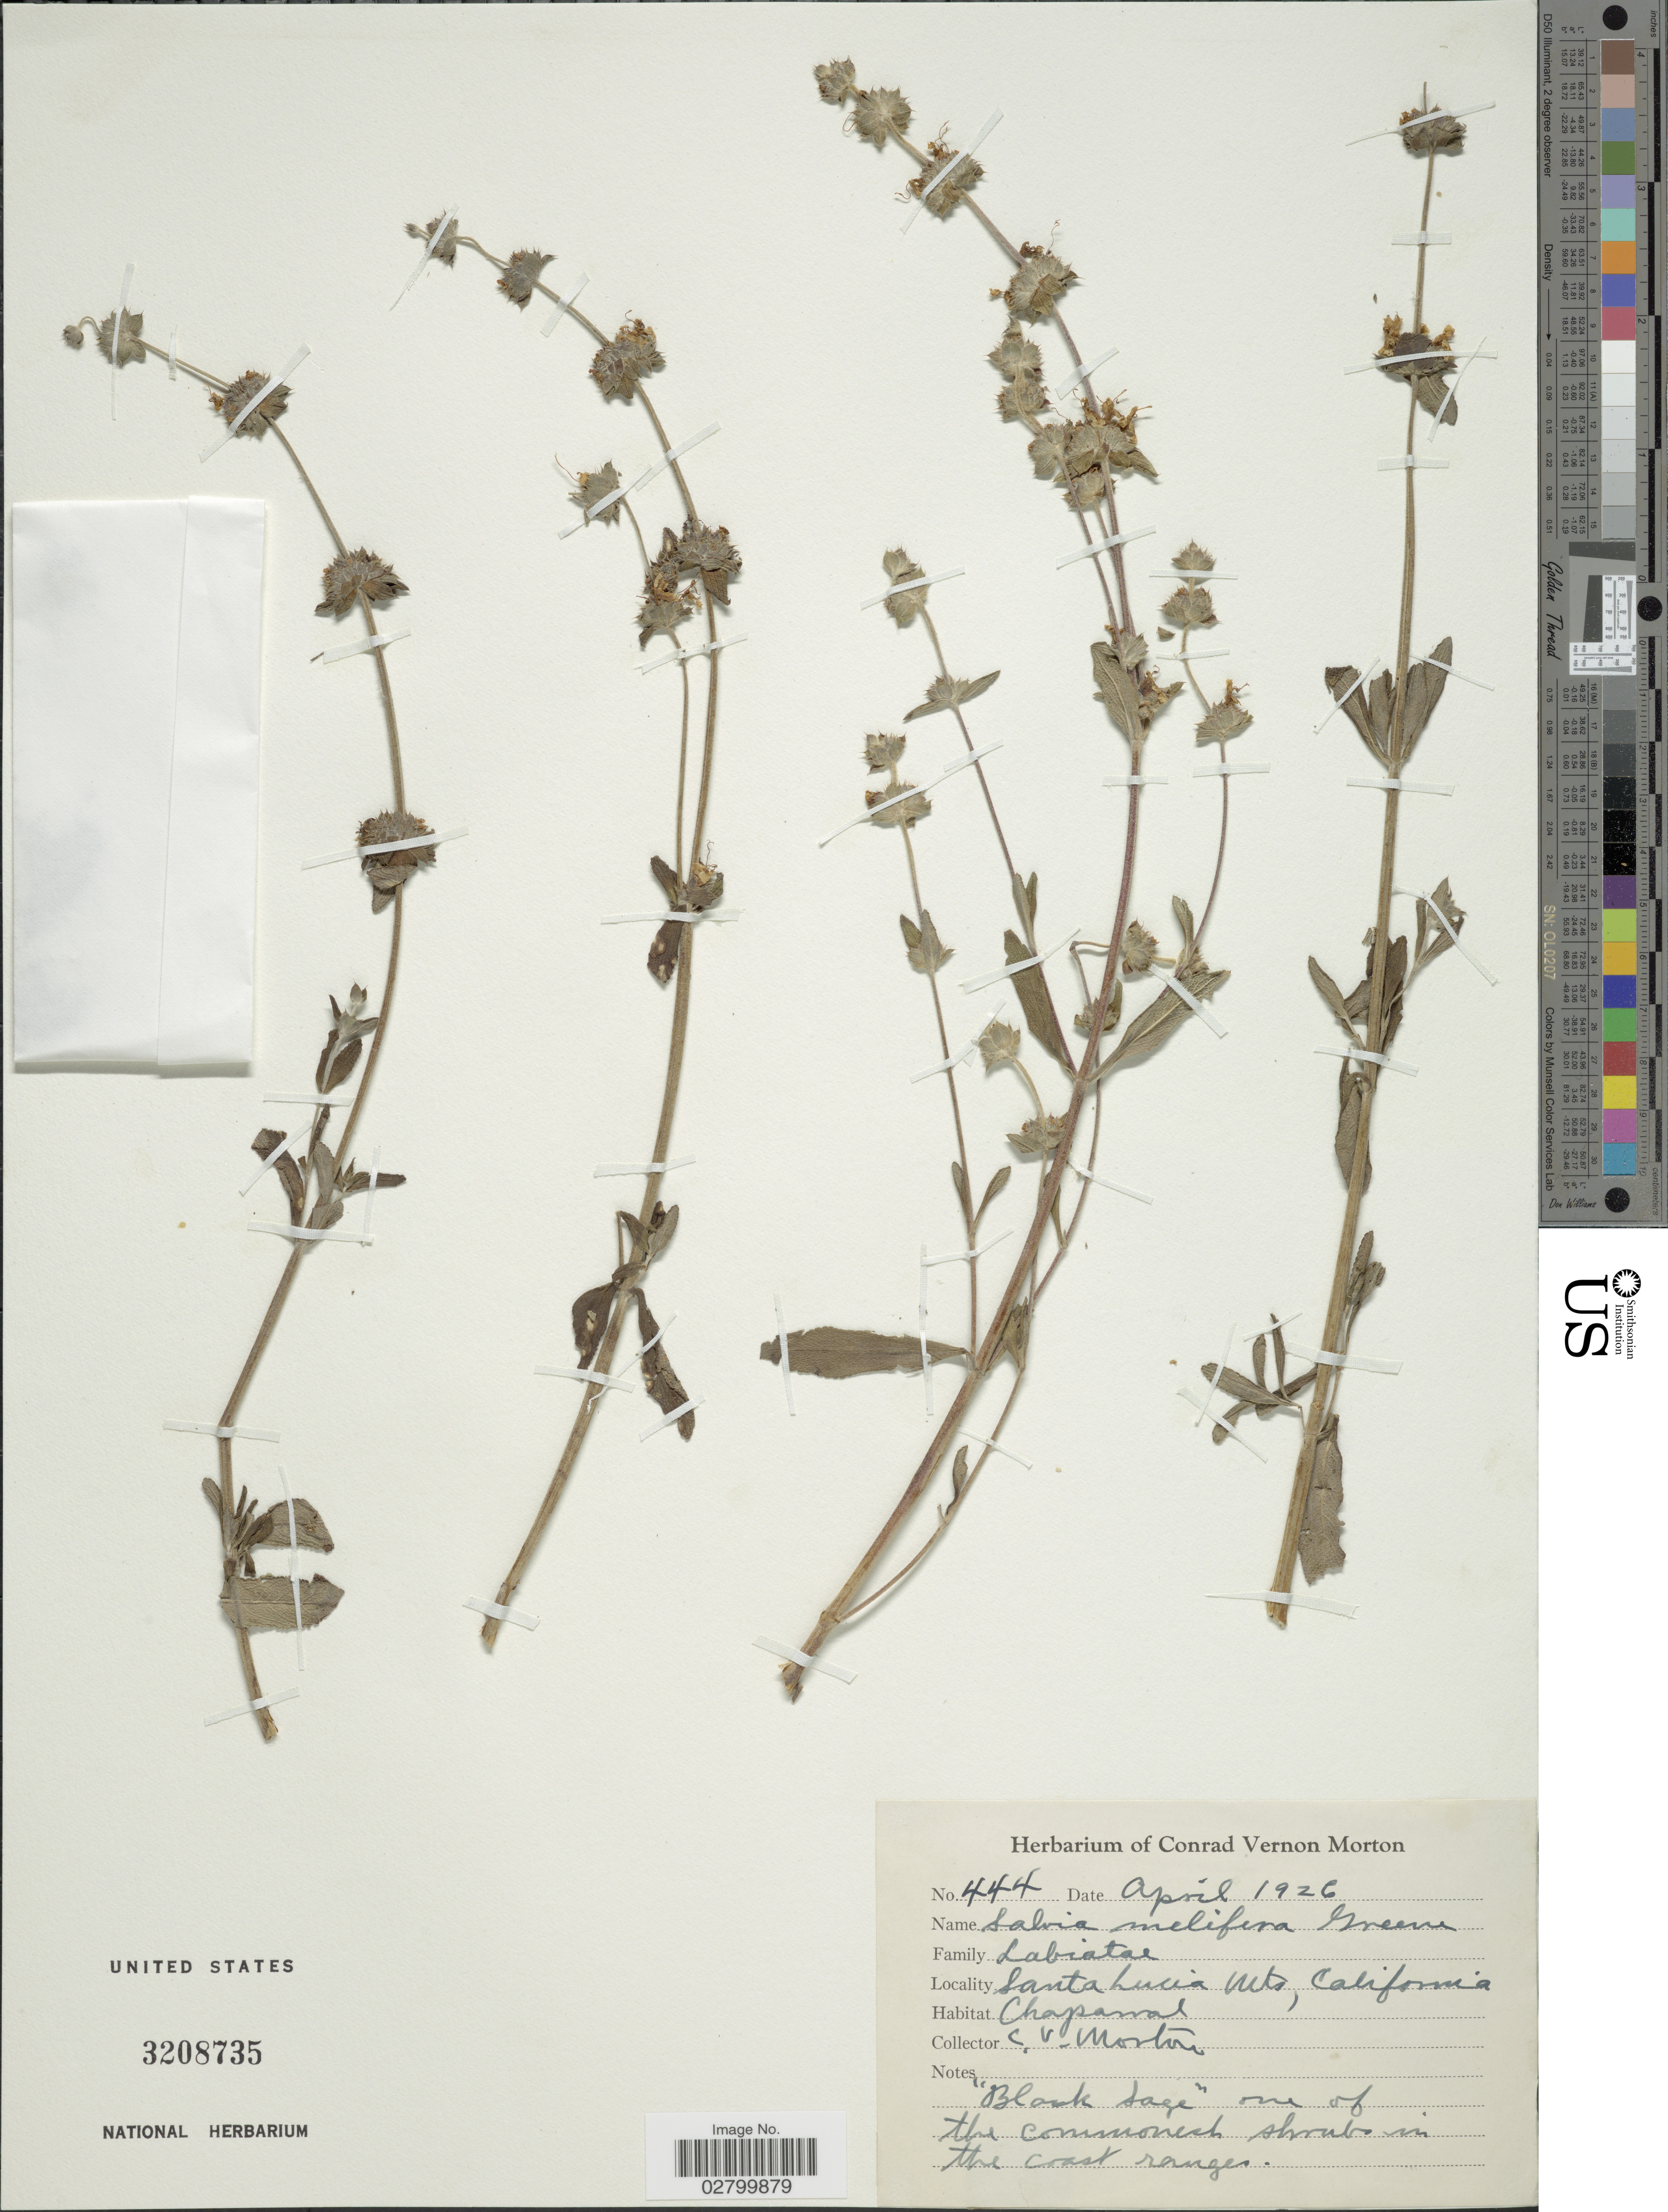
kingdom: Plantae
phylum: Tracheophyta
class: Magnoliopsida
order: Lamiales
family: Lamiaceae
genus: Salvia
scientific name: Salvia mellifera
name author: Greene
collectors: C. V. Morton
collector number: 444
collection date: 1926-04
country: United States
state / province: California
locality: Santa Lucia Mts.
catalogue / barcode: US 3208735